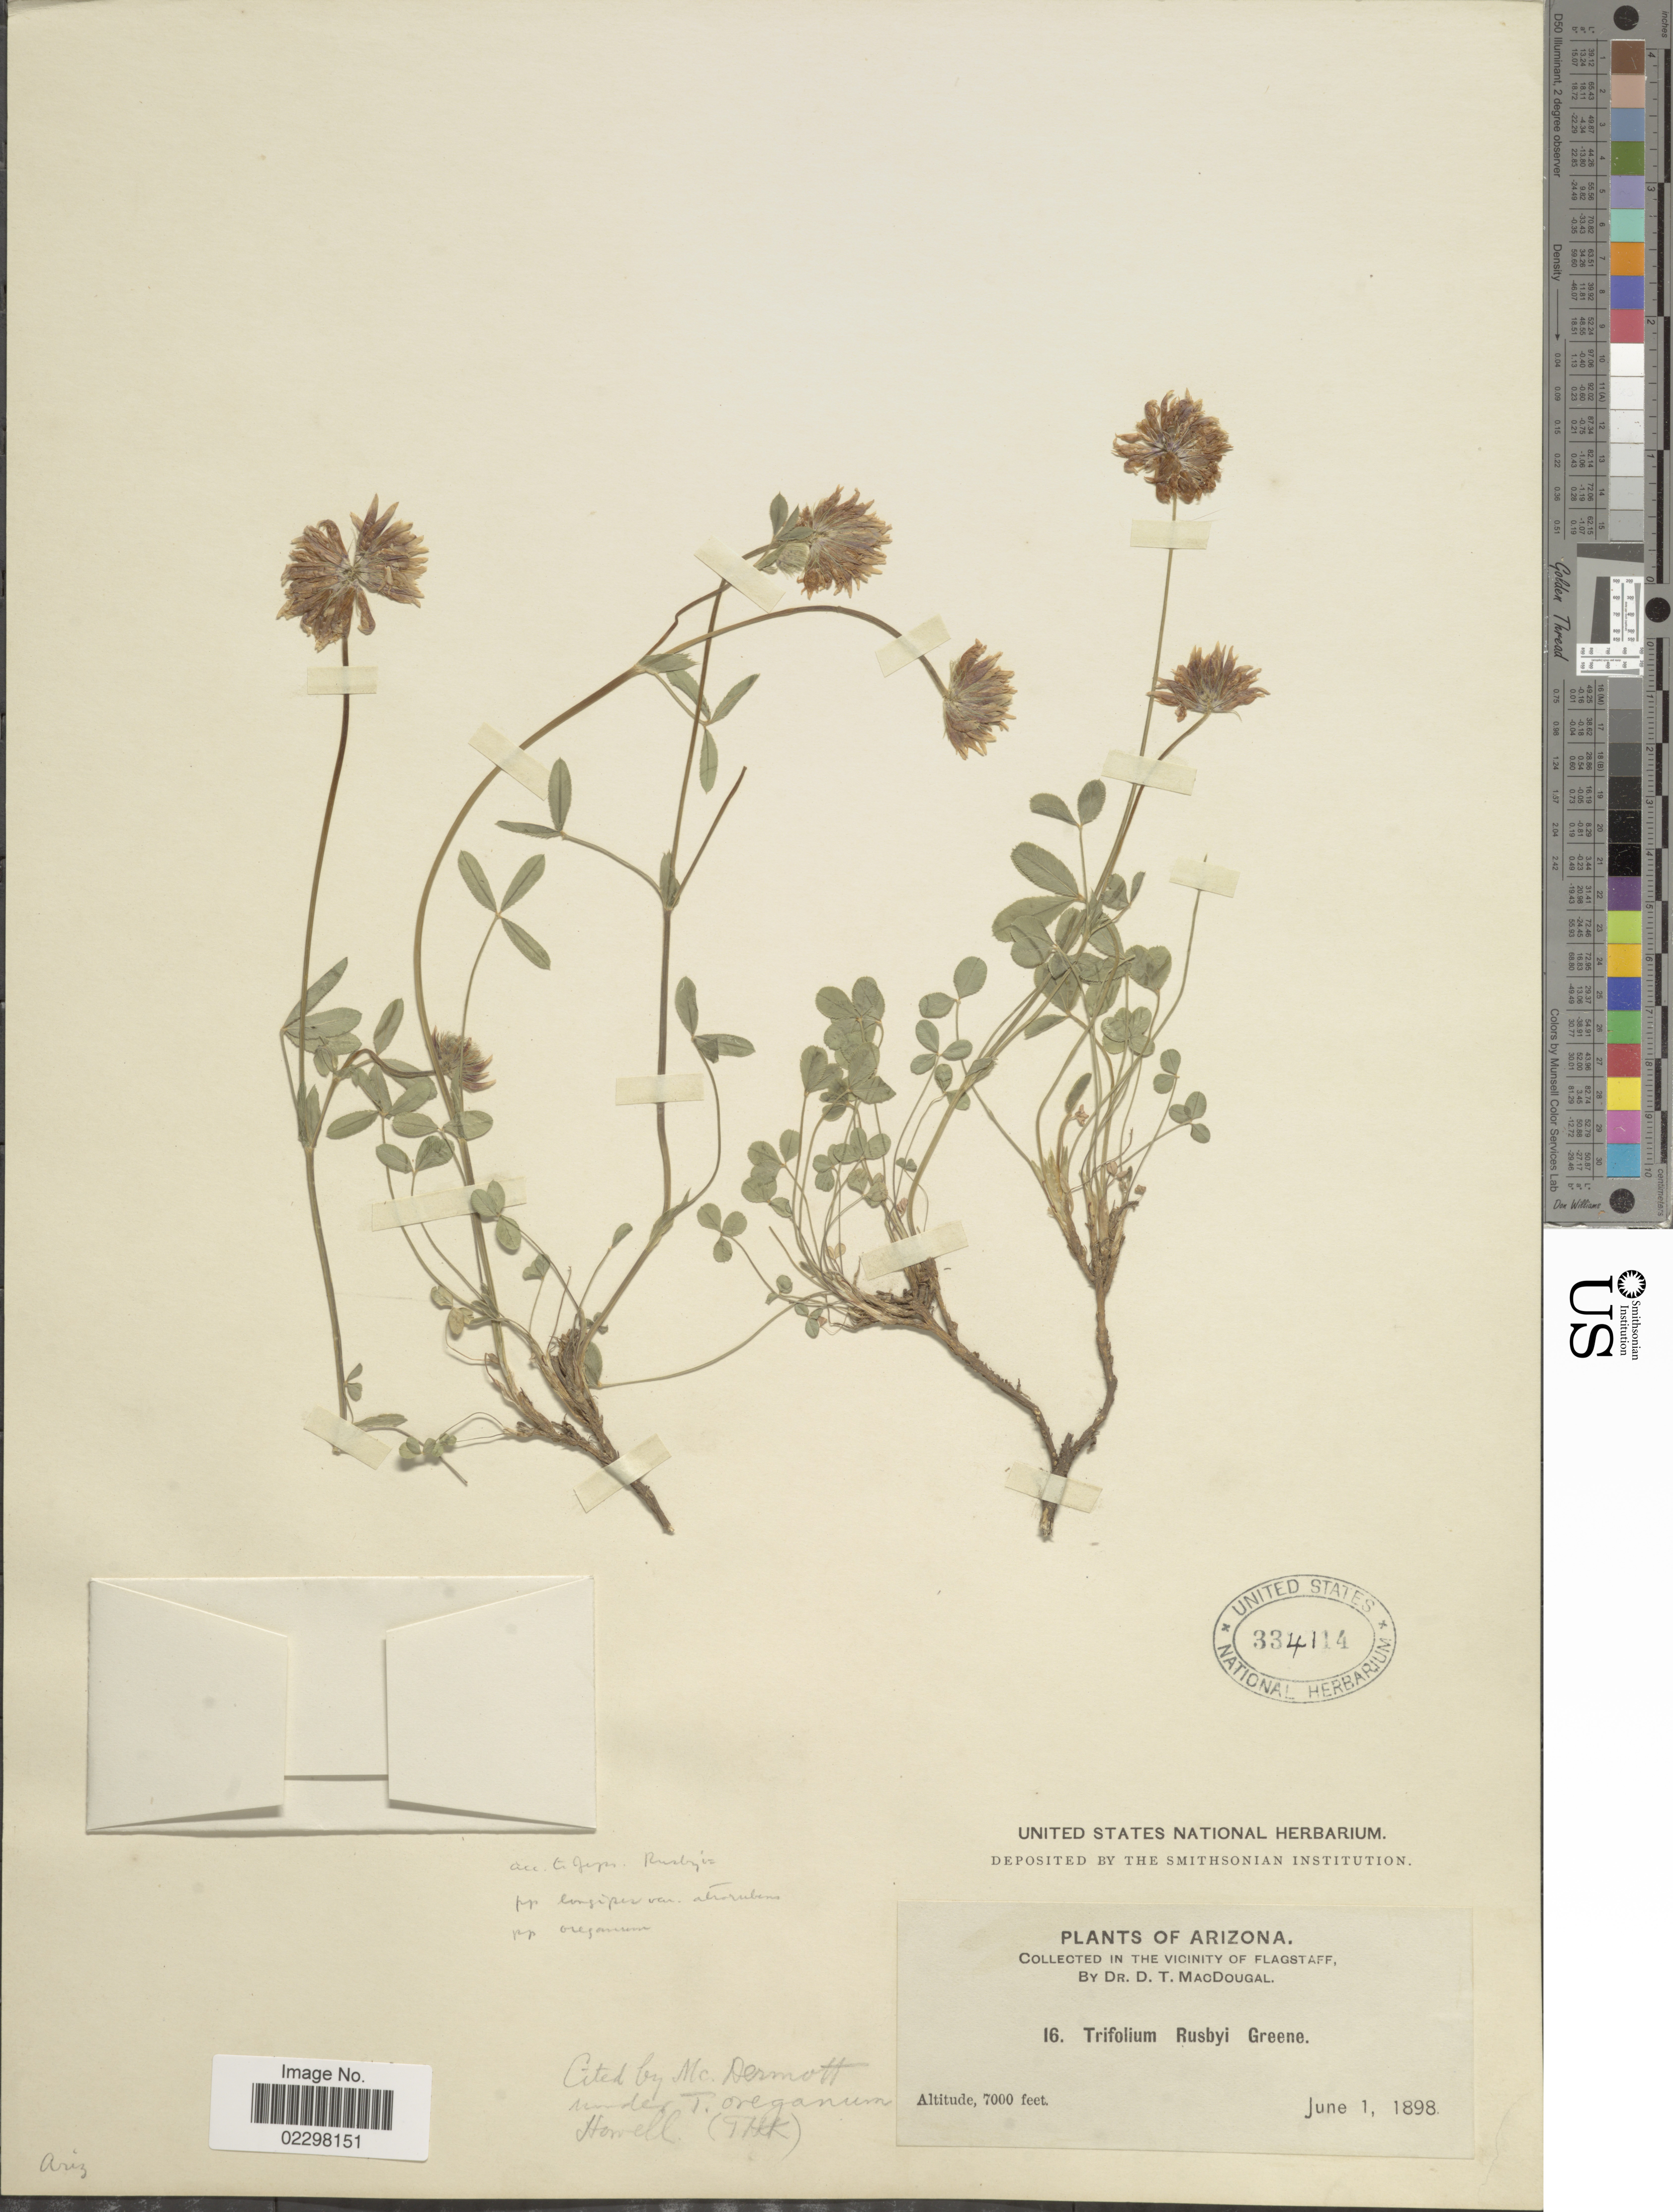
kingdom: Plantae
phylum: Tracheophyta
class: Magnoliopsida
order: Fabales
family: Fabaceae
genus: Trifolium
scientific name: Trifolium rusbyi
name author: Greene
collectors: D. T. MacDougal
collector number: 16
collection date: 1898-06-01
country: United States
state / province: Arizona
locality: In the vicinity of Flagstaff.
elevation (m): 2134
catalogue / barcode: US 334114